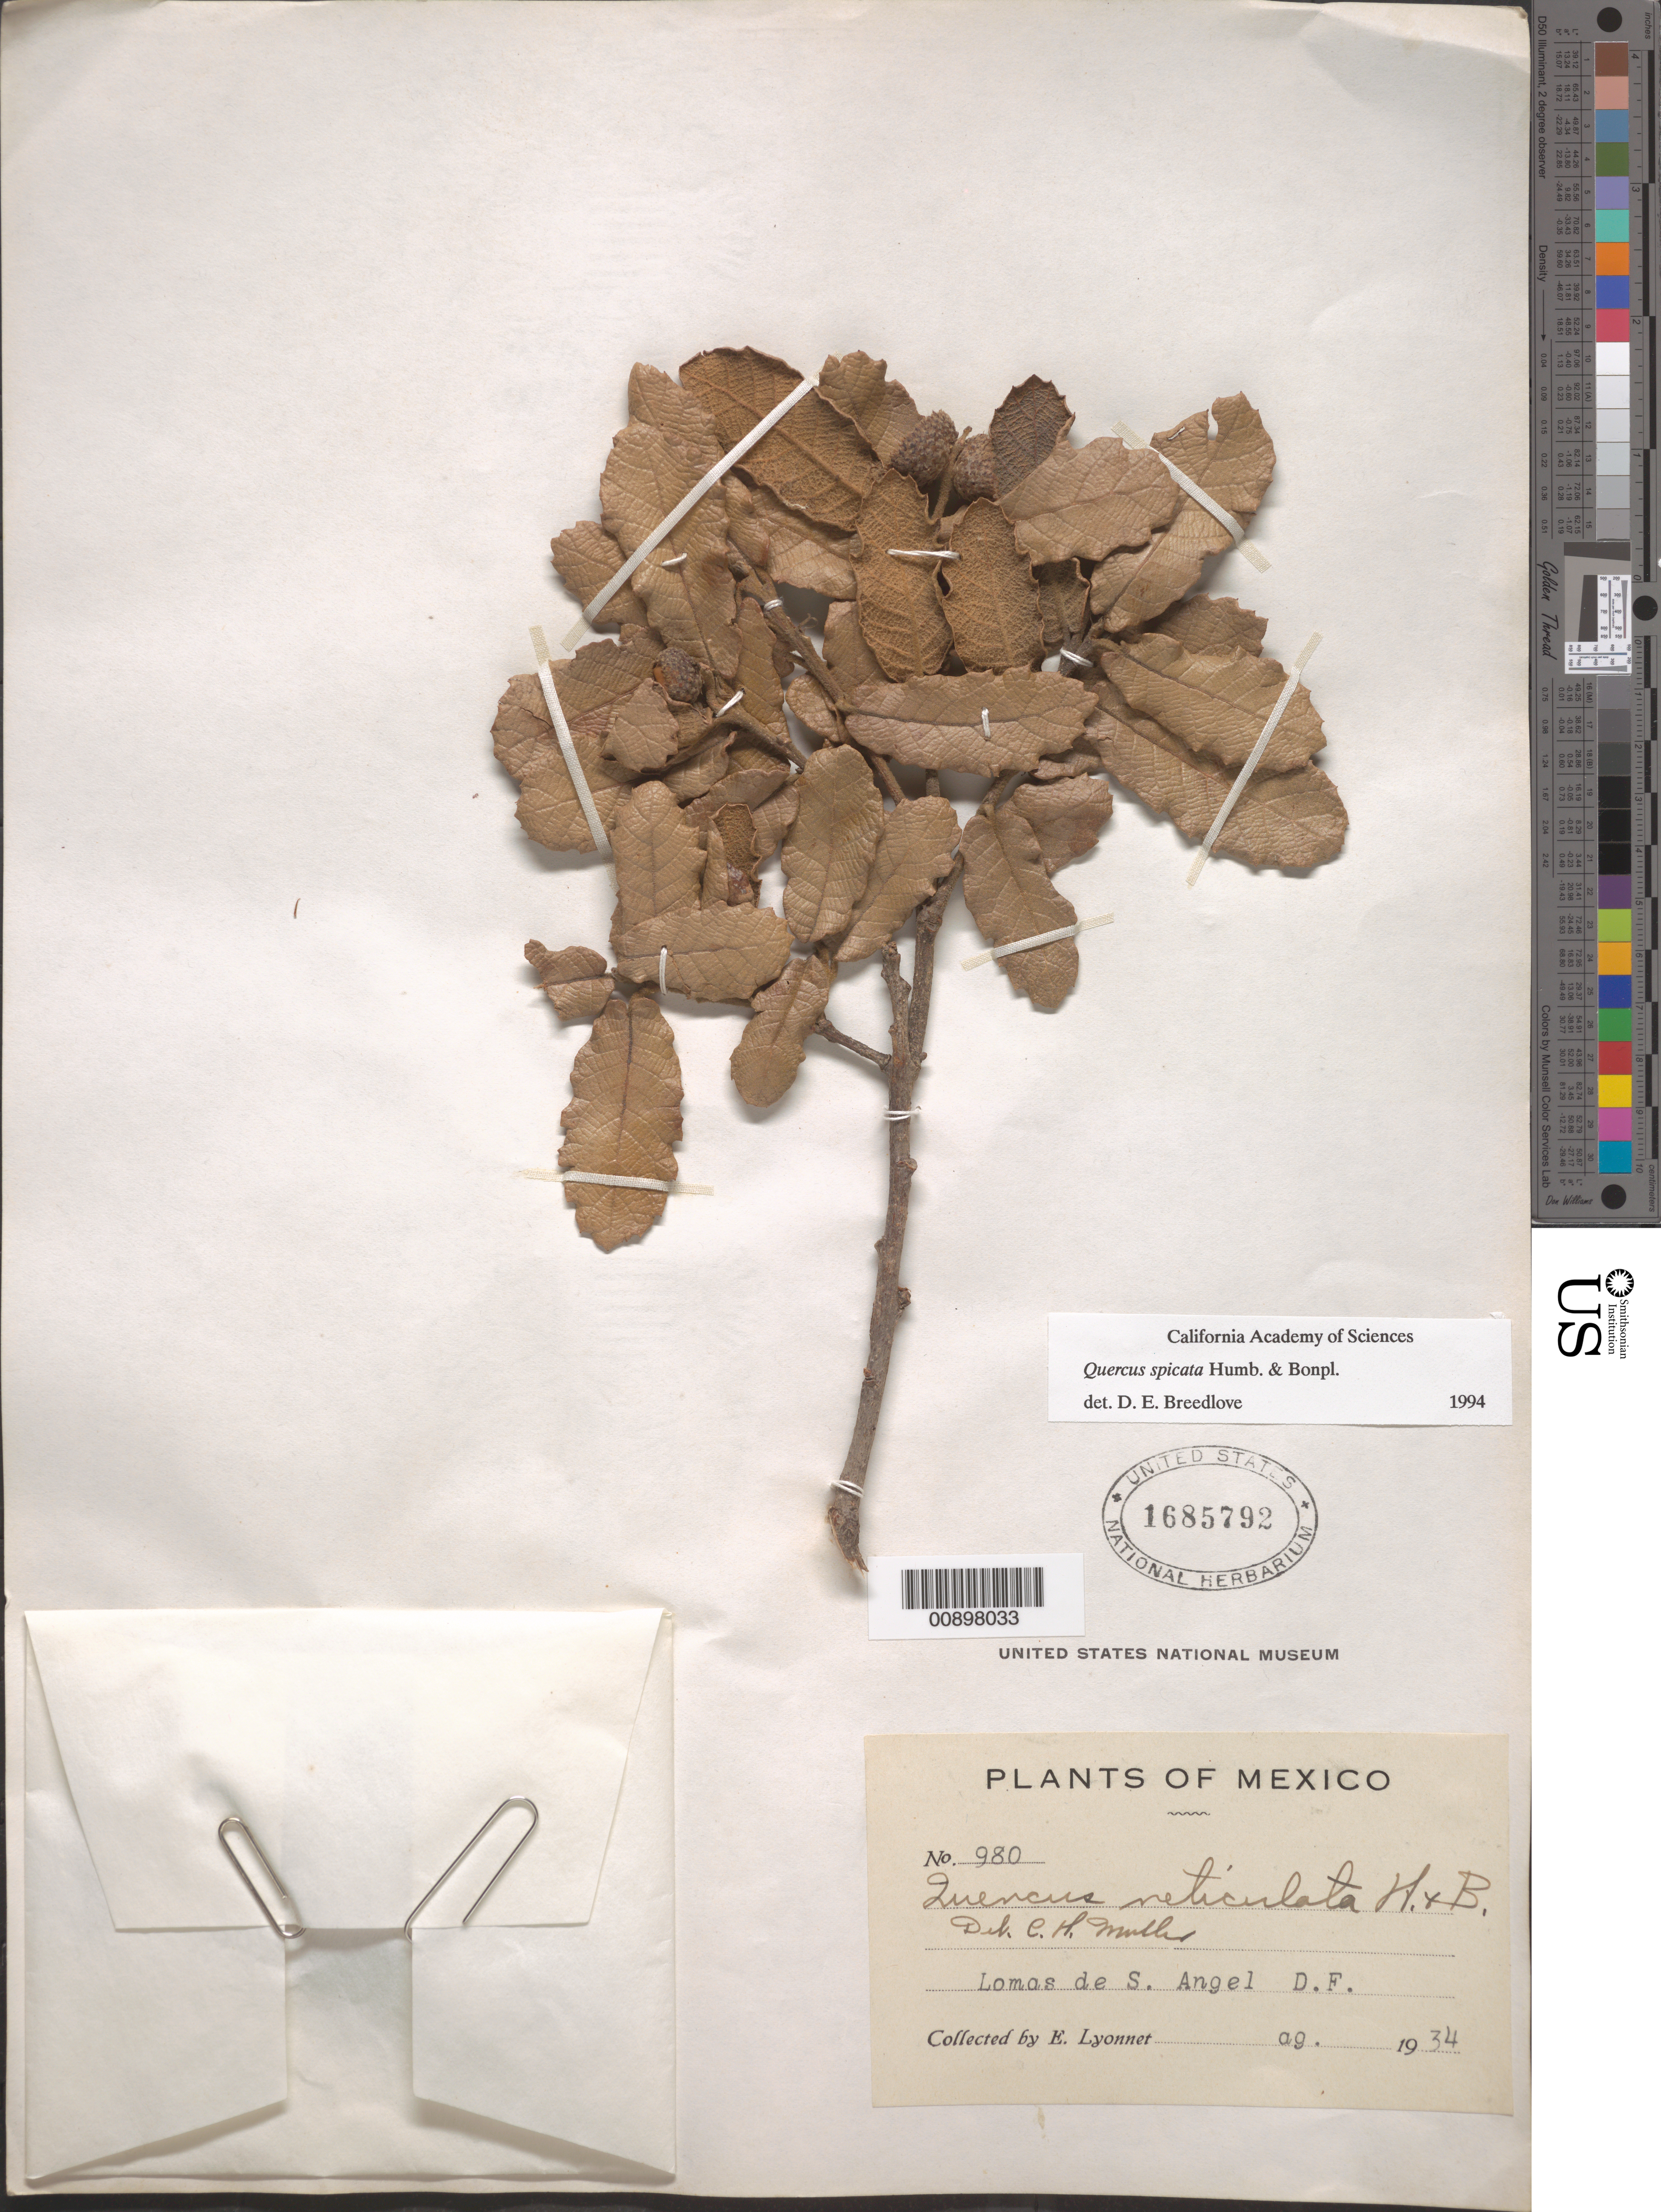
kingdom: Plantae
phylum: Tracheophyta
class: Magnoliopsida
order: Fagales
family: Fagaceae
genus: Quercus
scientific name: Quercus spicata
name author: Bonpl.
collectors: Bro. E. Lyonnet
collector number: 980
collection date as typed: Aug 1934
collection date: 1934-08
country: Mexico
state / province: Distrito Federal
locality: Lomas de S. Angel, D.F.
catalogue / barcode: US 1685792